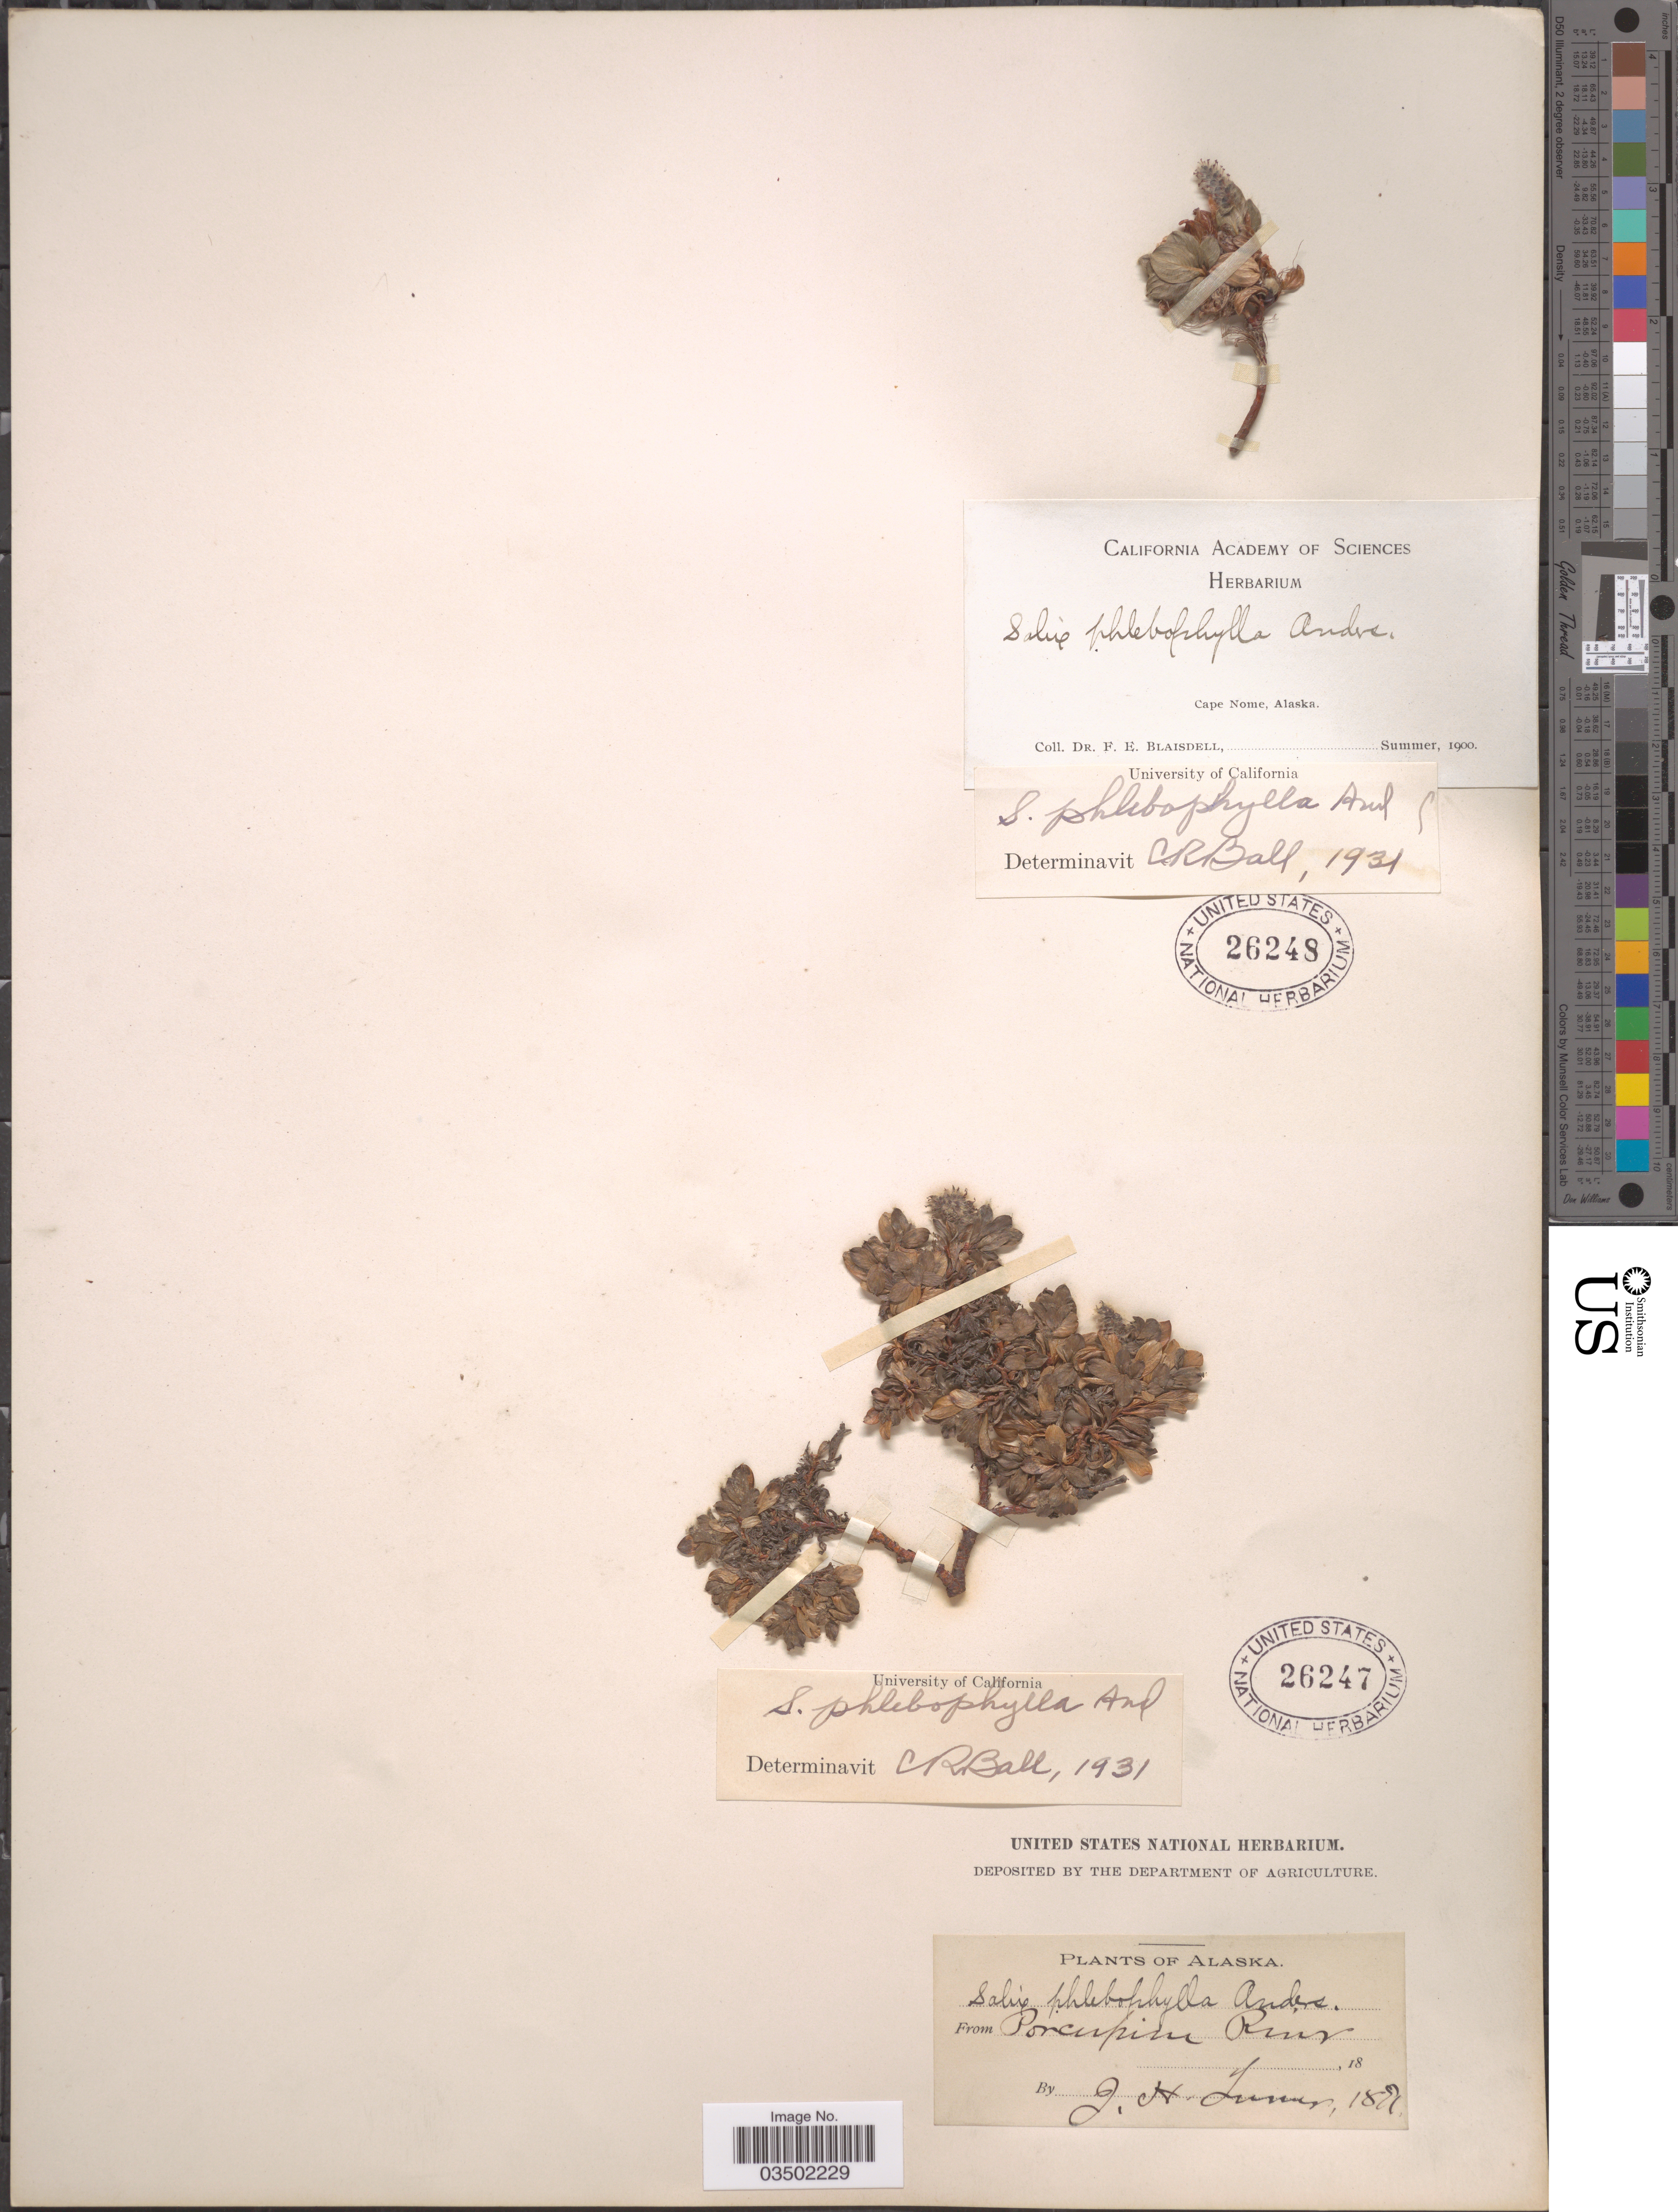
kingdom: Plantae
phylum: Tracheophyta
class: Magnoliopsida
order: Malpighiales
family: Salicaceae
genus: Salix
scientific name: Salix phlebophylla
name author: Andersson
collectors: F. Blaisdell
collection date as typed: Summer, 1900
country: United States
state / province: Alaska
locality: Cape Nome.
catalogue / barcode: US 26248-2